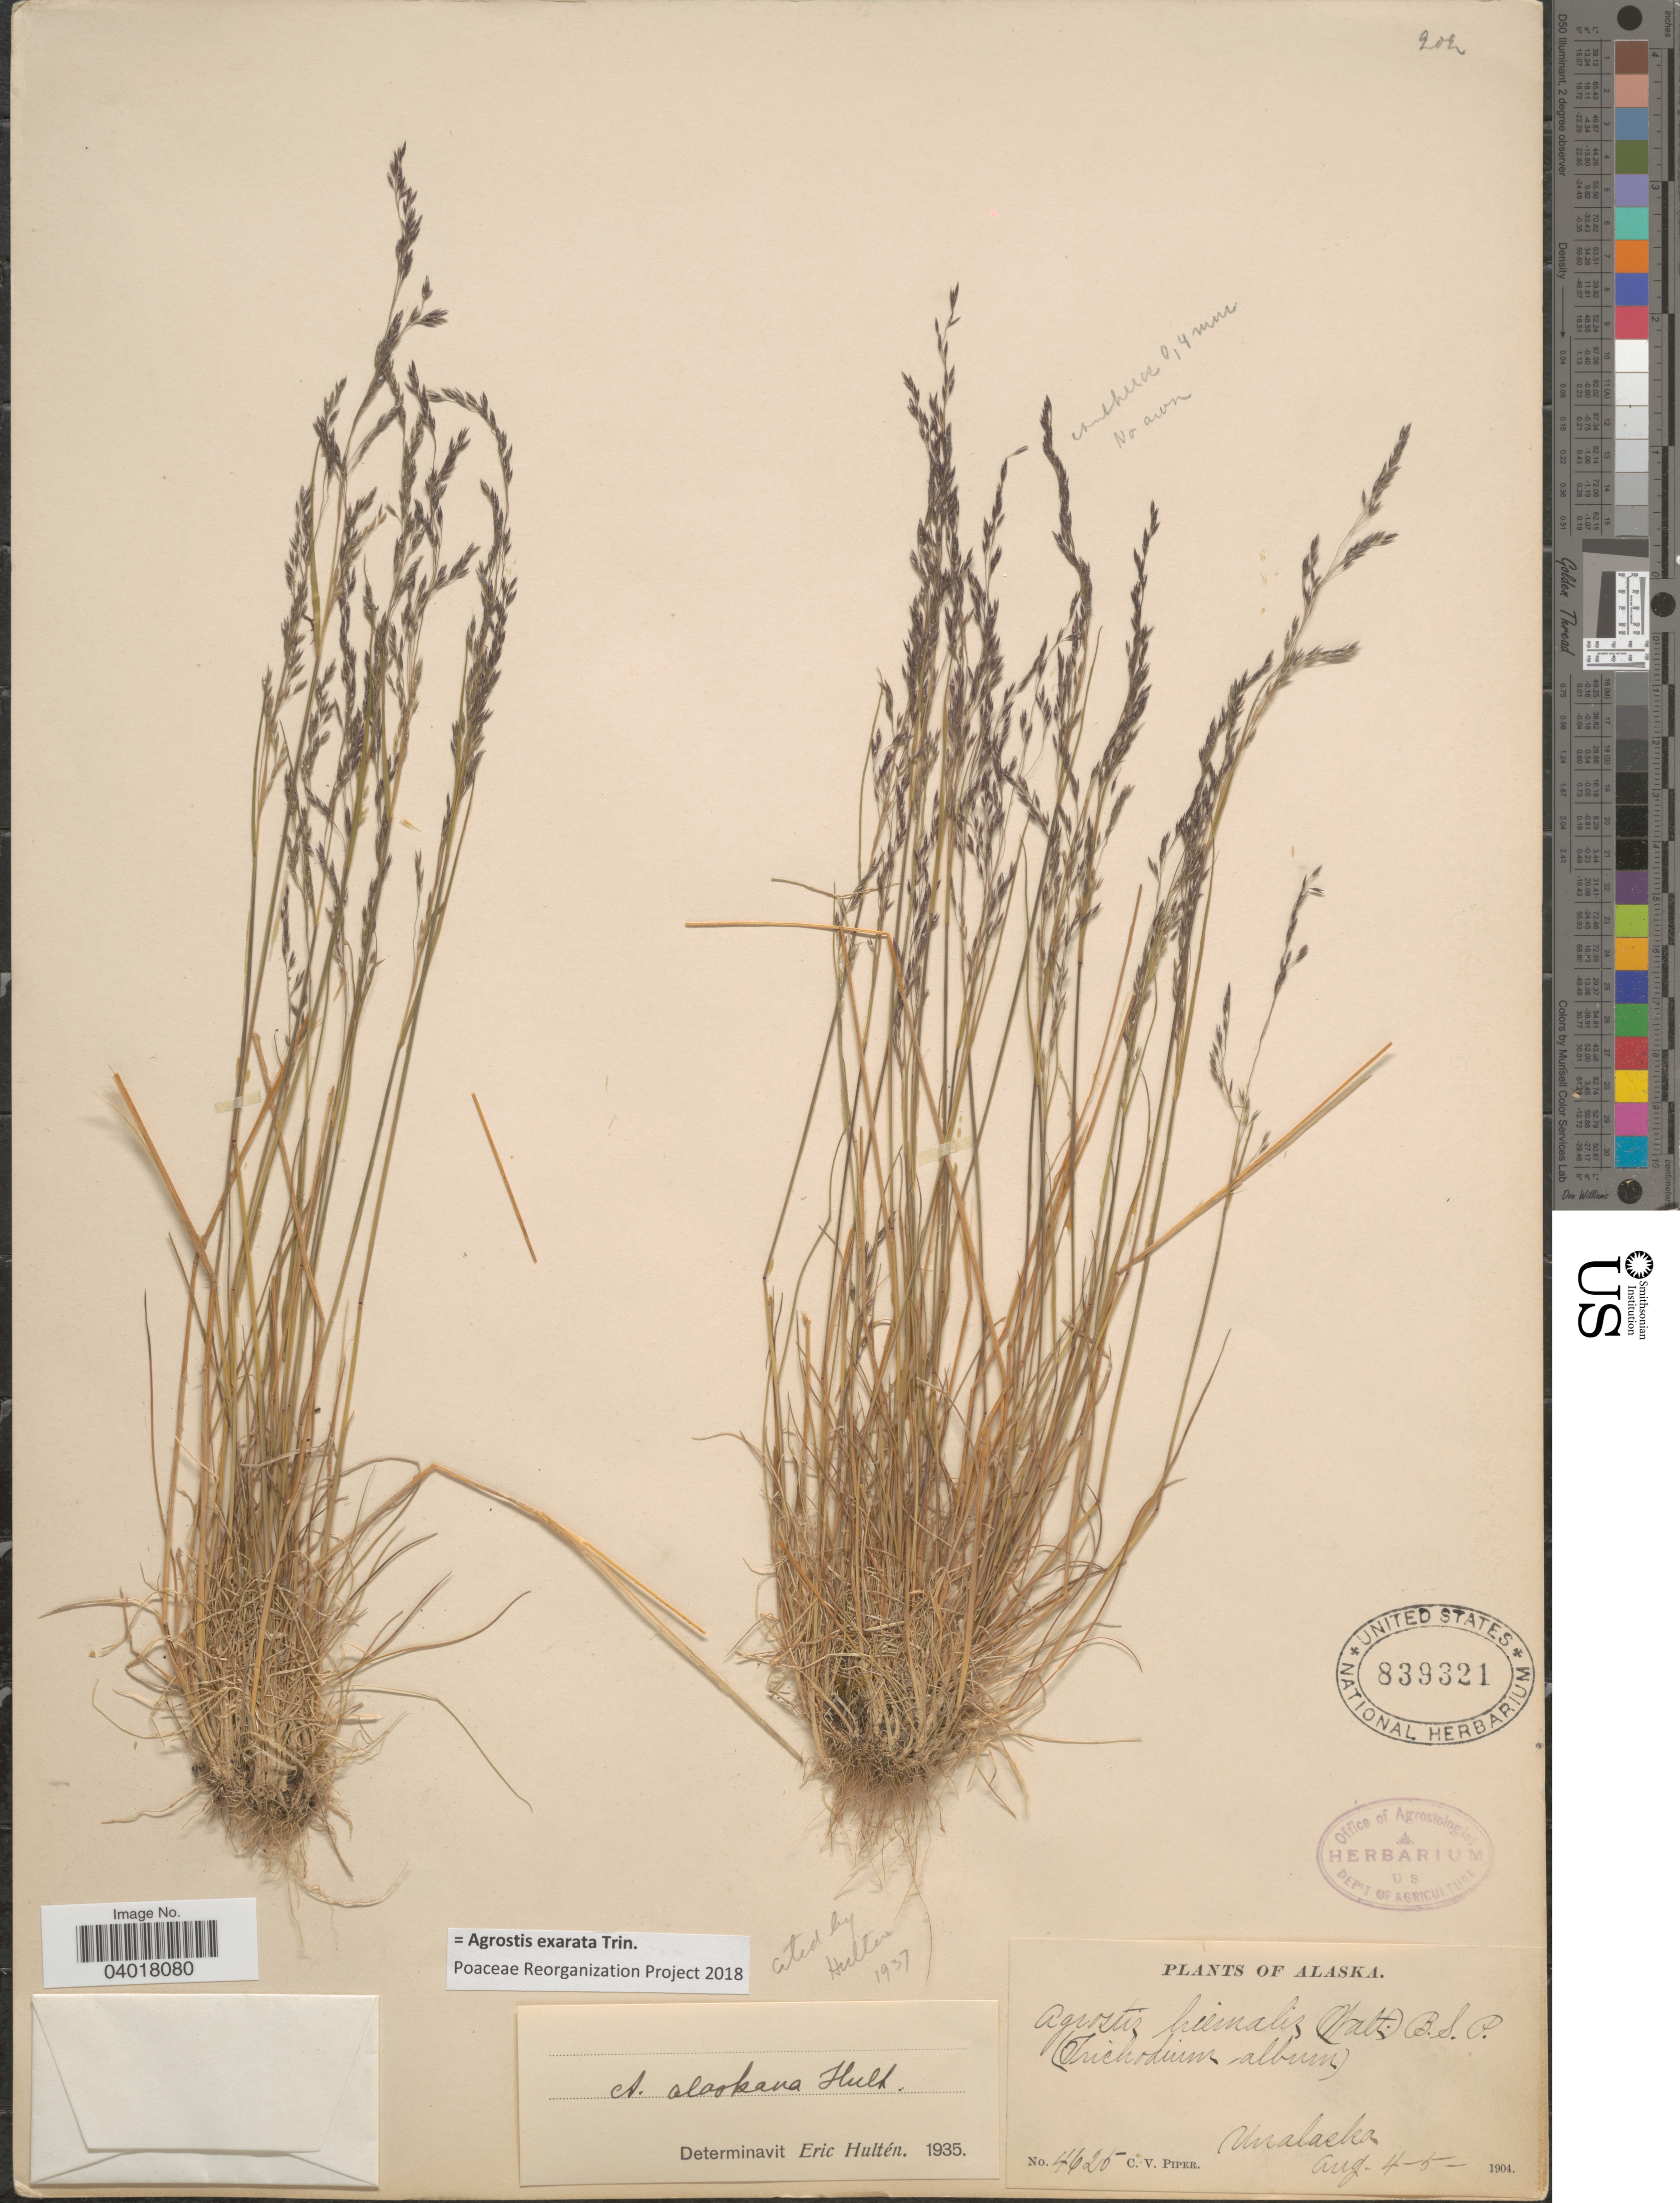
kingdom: Plantae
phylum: Tracheophyta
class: Liliopsida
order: Poales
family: Poaceae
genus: Agrostis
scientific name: Agrostis exarata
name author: Trin.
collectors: C. V. Piper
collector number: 4625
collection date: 1904-08-04/1904-08-05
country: United States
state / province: Alaska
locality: Unalaska.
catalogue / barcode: US 839321